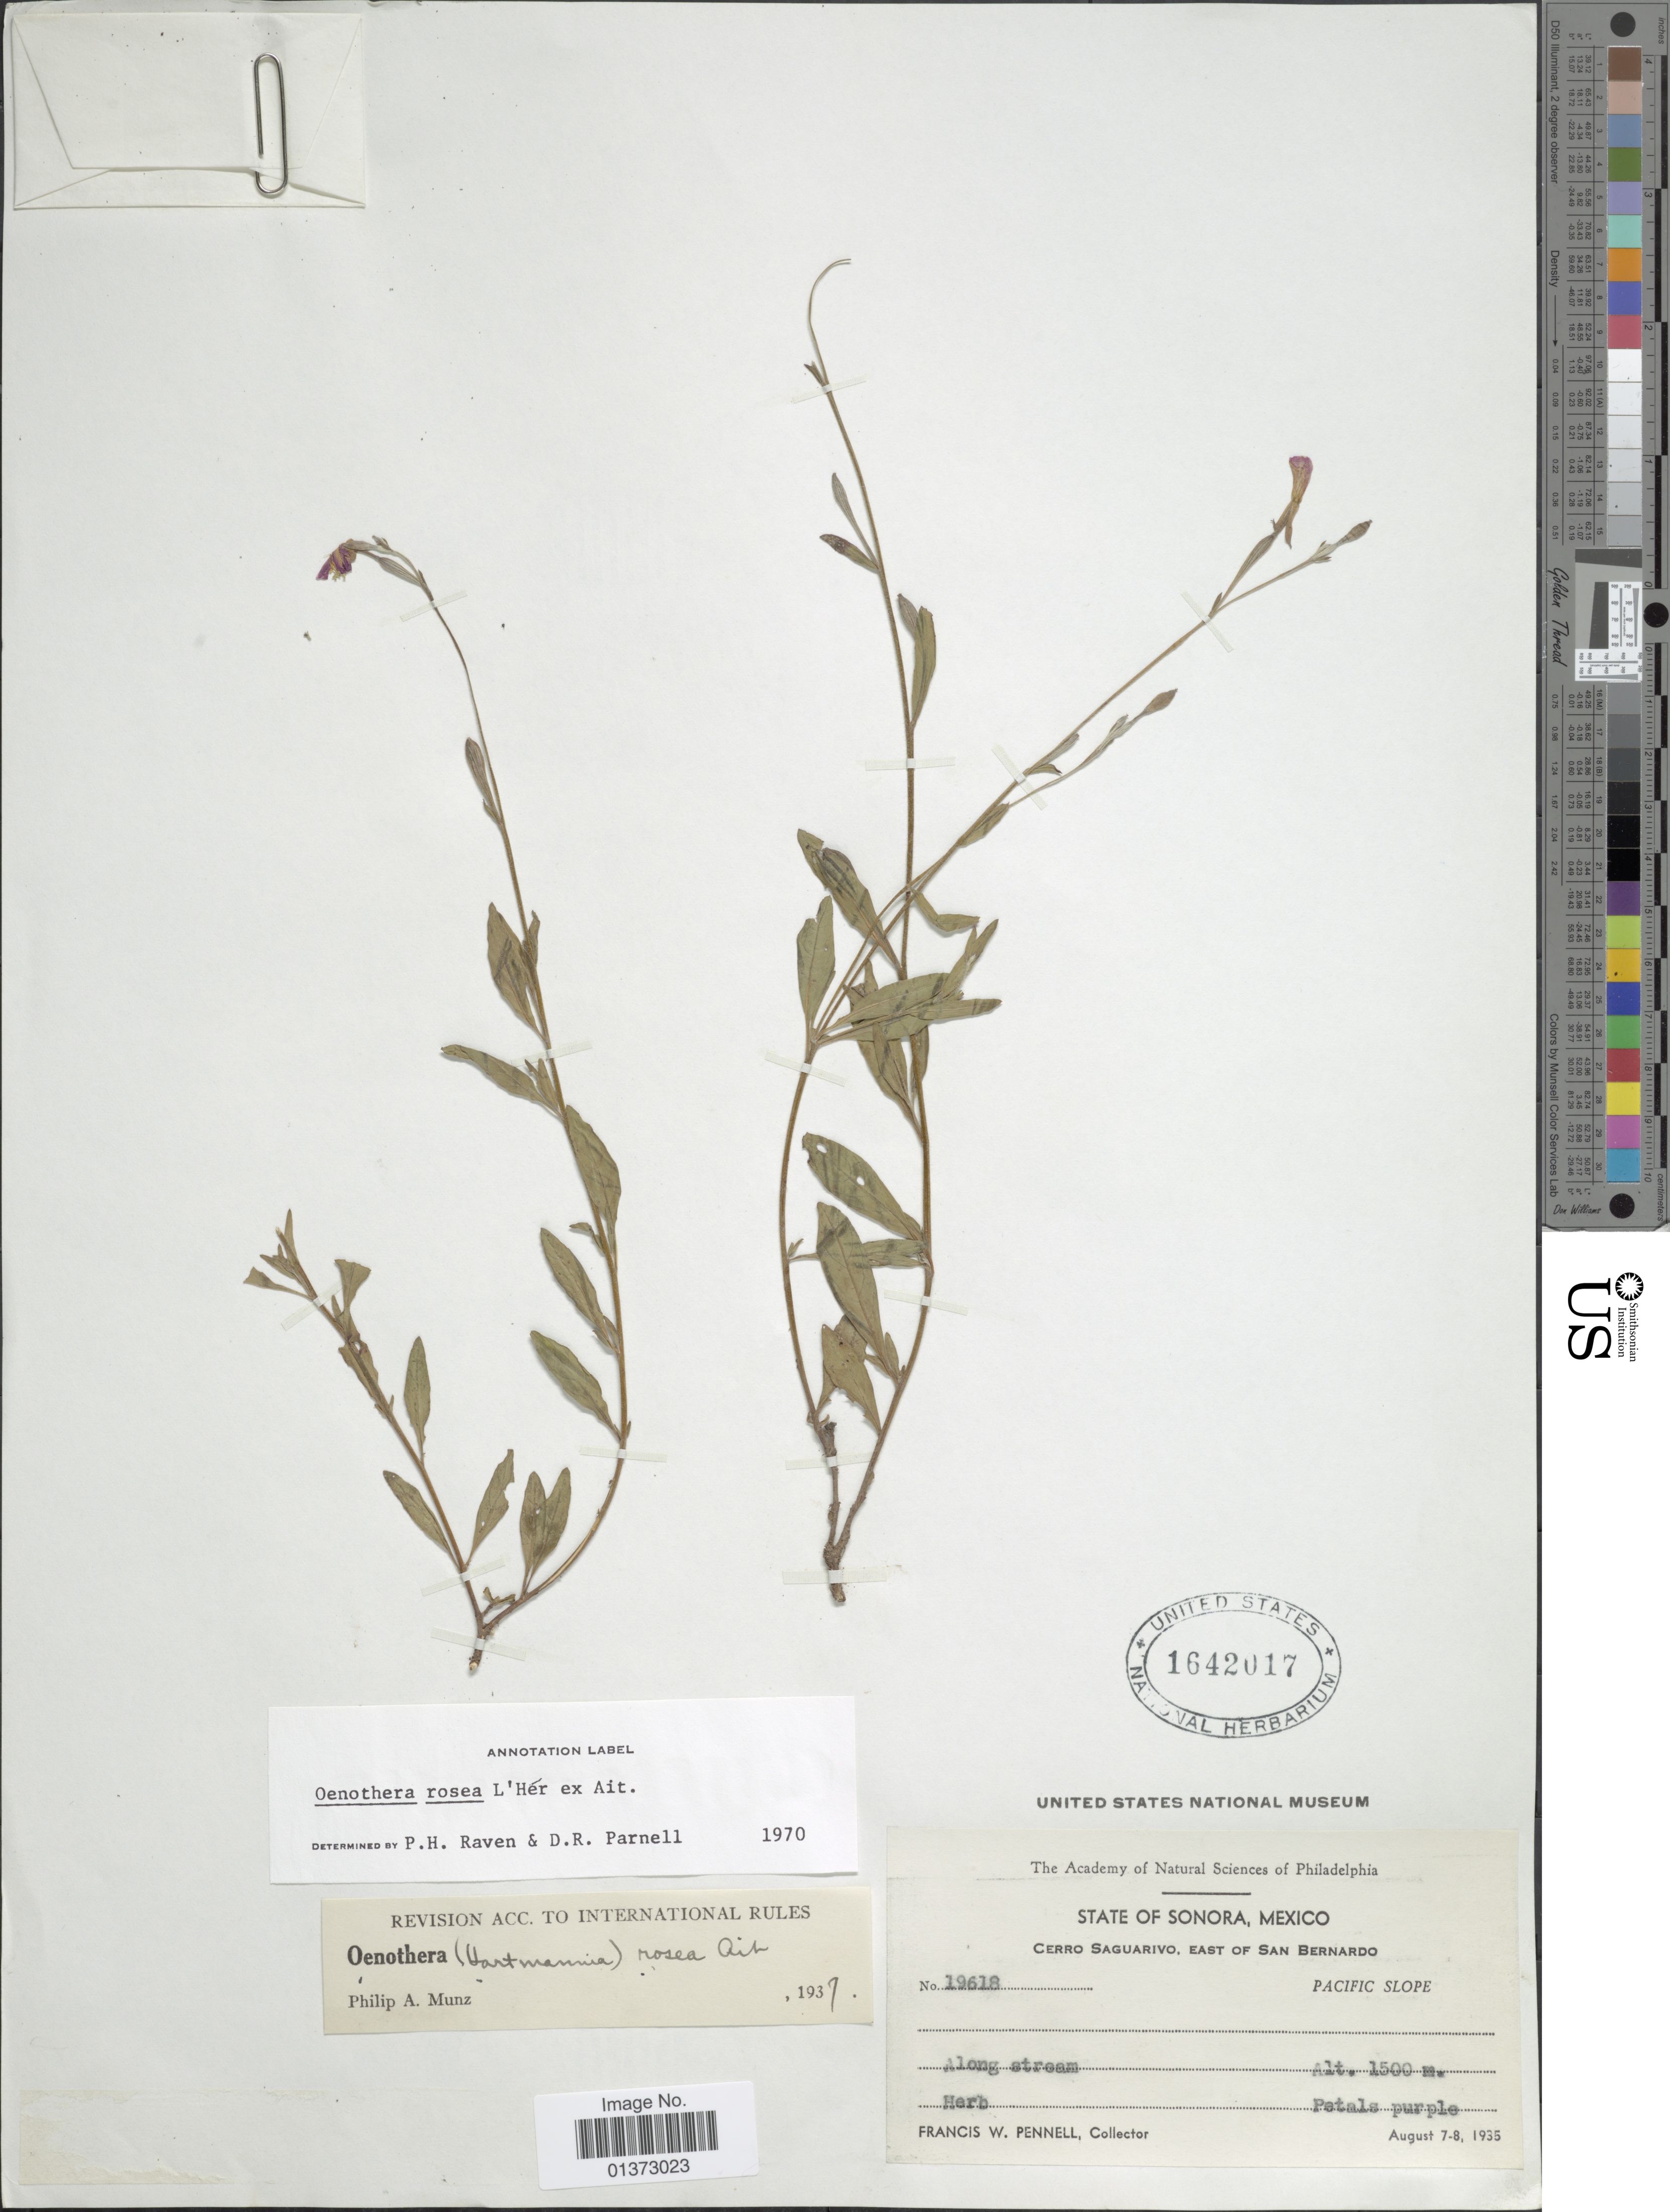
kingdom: Plantae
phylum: Tracheophyta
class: Magnoliopsida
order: Myrtales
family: Onagraceae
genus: Oenothera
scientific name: Oenothera rosea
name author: L'Hér. ex Aiton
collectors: F. W. Pennell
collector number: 19618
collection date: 1935-08-07/1935-08-08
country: Mexico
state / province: Sonora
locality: Cerro Saguarivo, east of San Bernardo, Pacific slope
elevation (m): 1500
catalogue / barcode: US 1642017